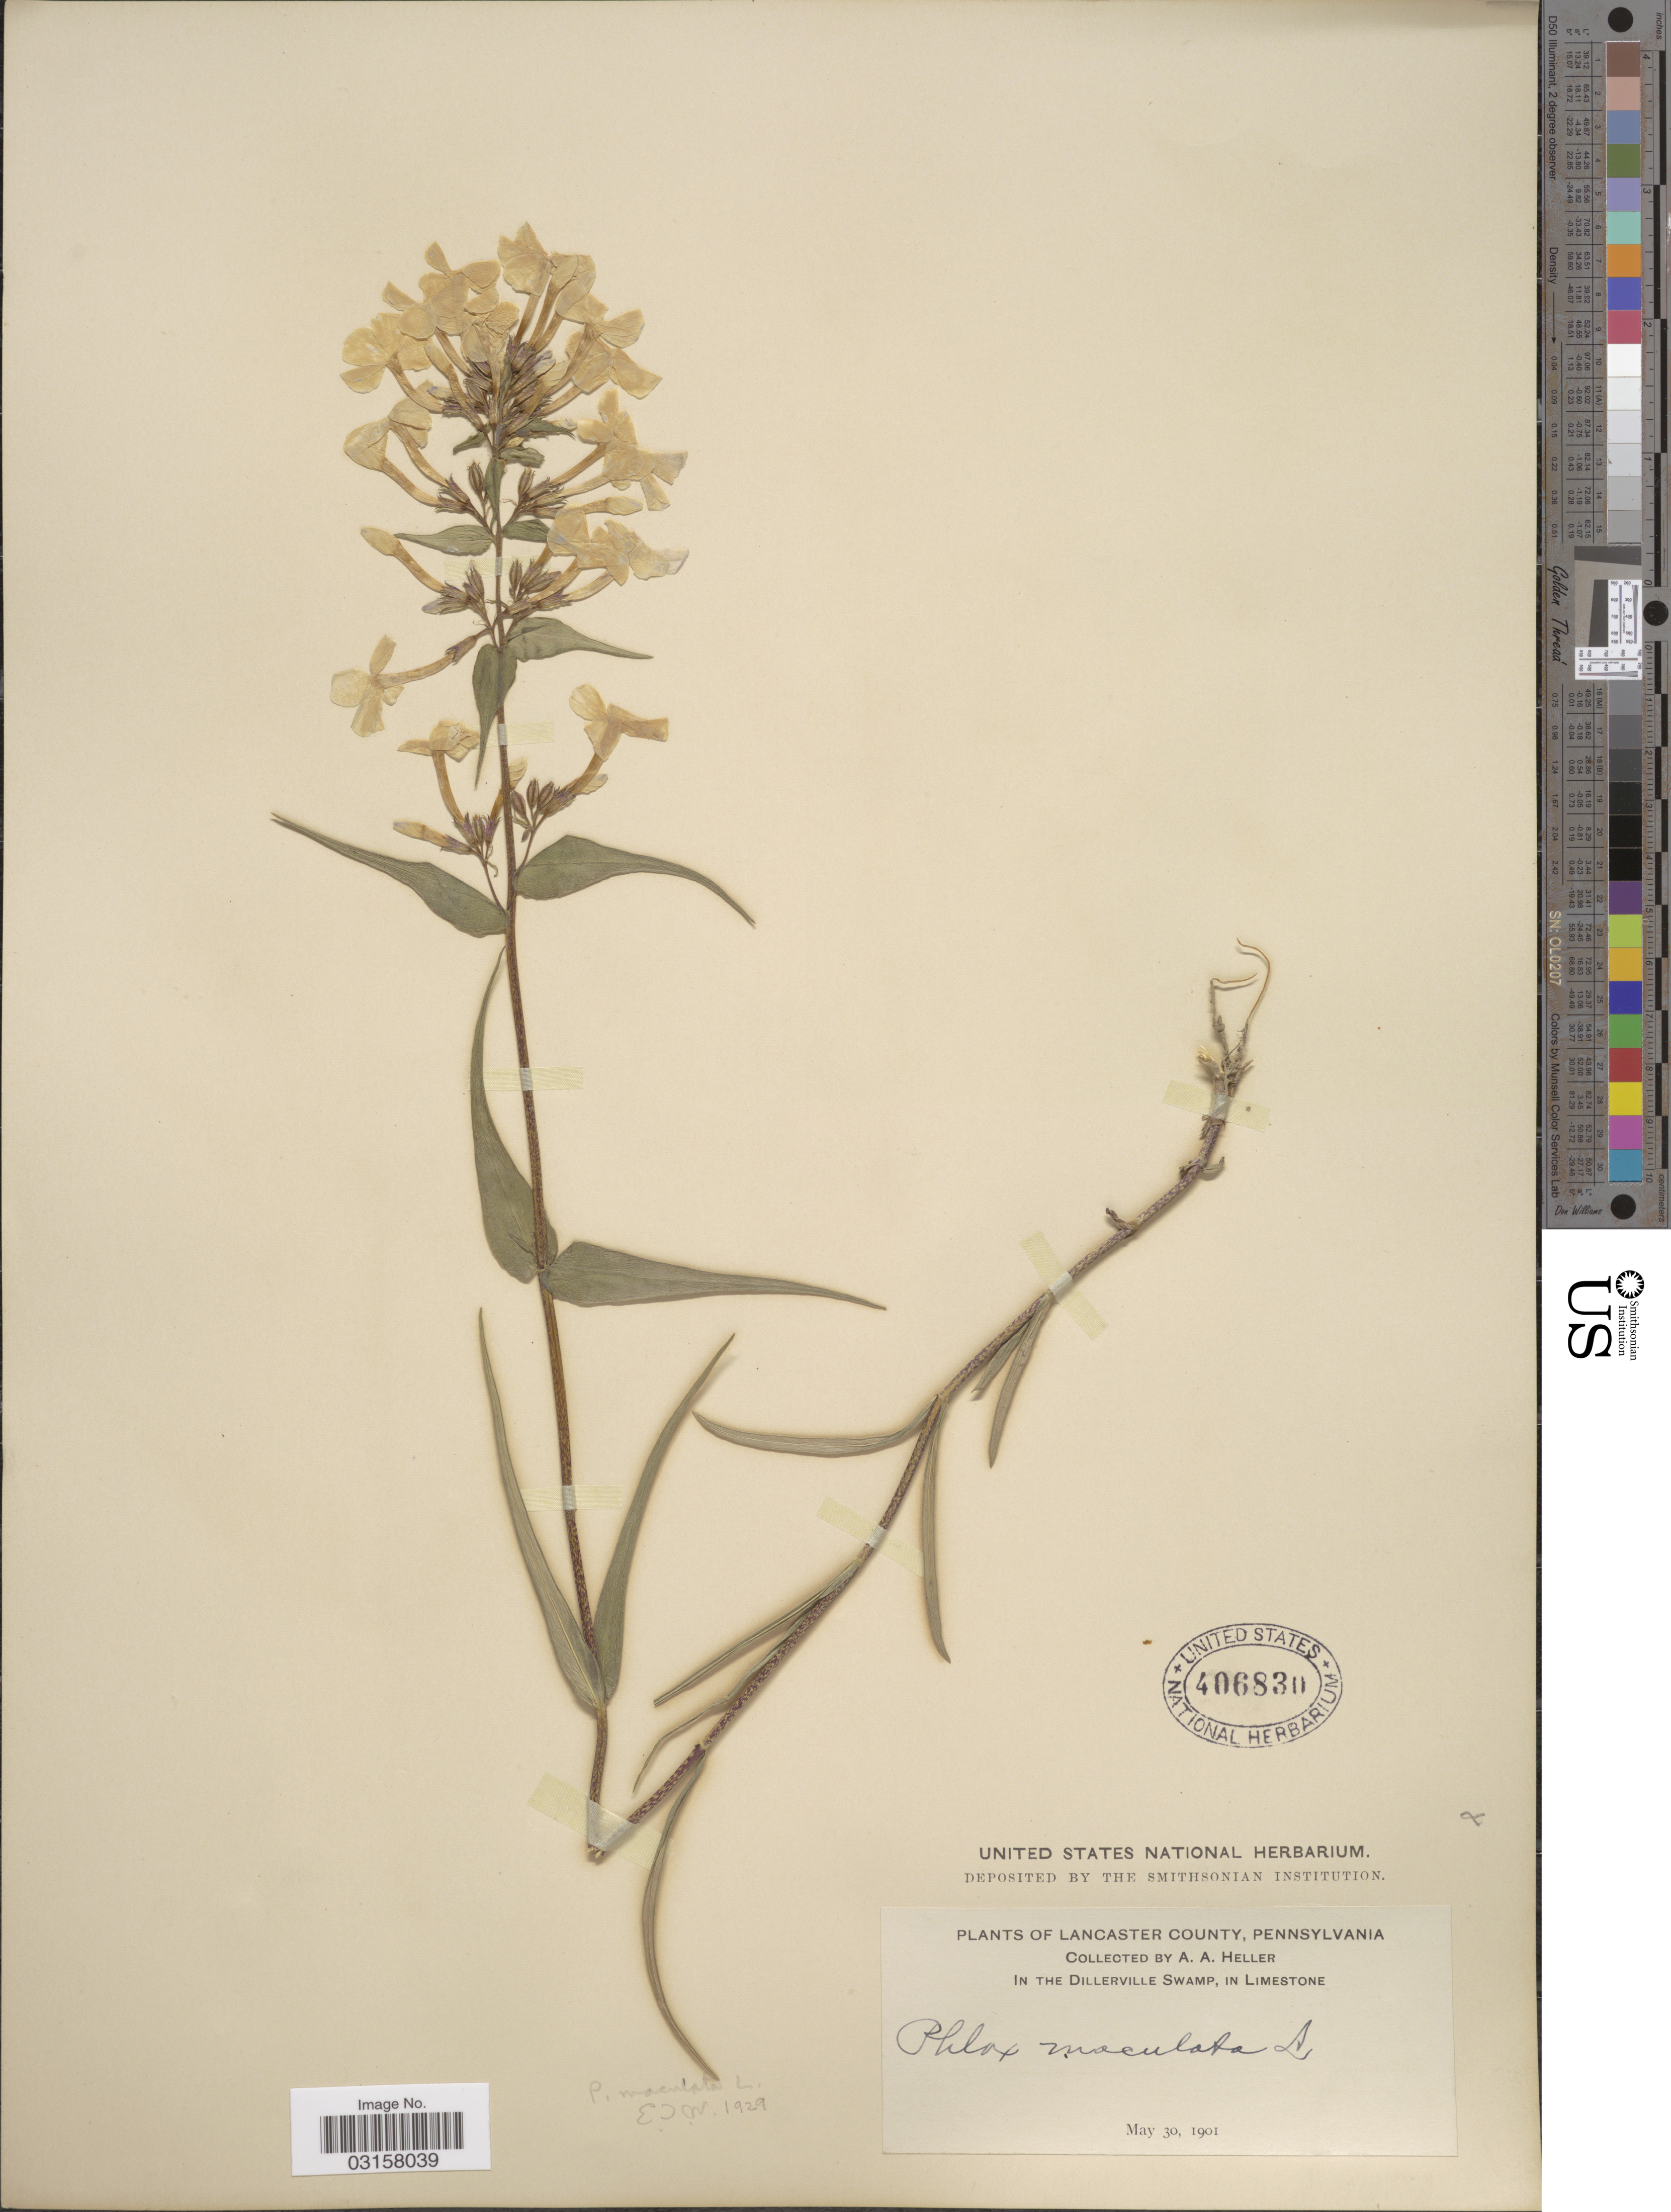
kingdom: Plantae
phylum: Tracheophyta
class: Magnoliopsida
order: Ericales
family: Polemoniaceae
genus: Phlox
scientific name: Phlox maculata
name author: L.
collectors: A. A. Heller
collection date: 1901-05-30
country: United States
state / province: Pennsylvania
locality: Lancaster County. In the Dillerville Swamp, in limestone.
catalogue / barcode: US 406830